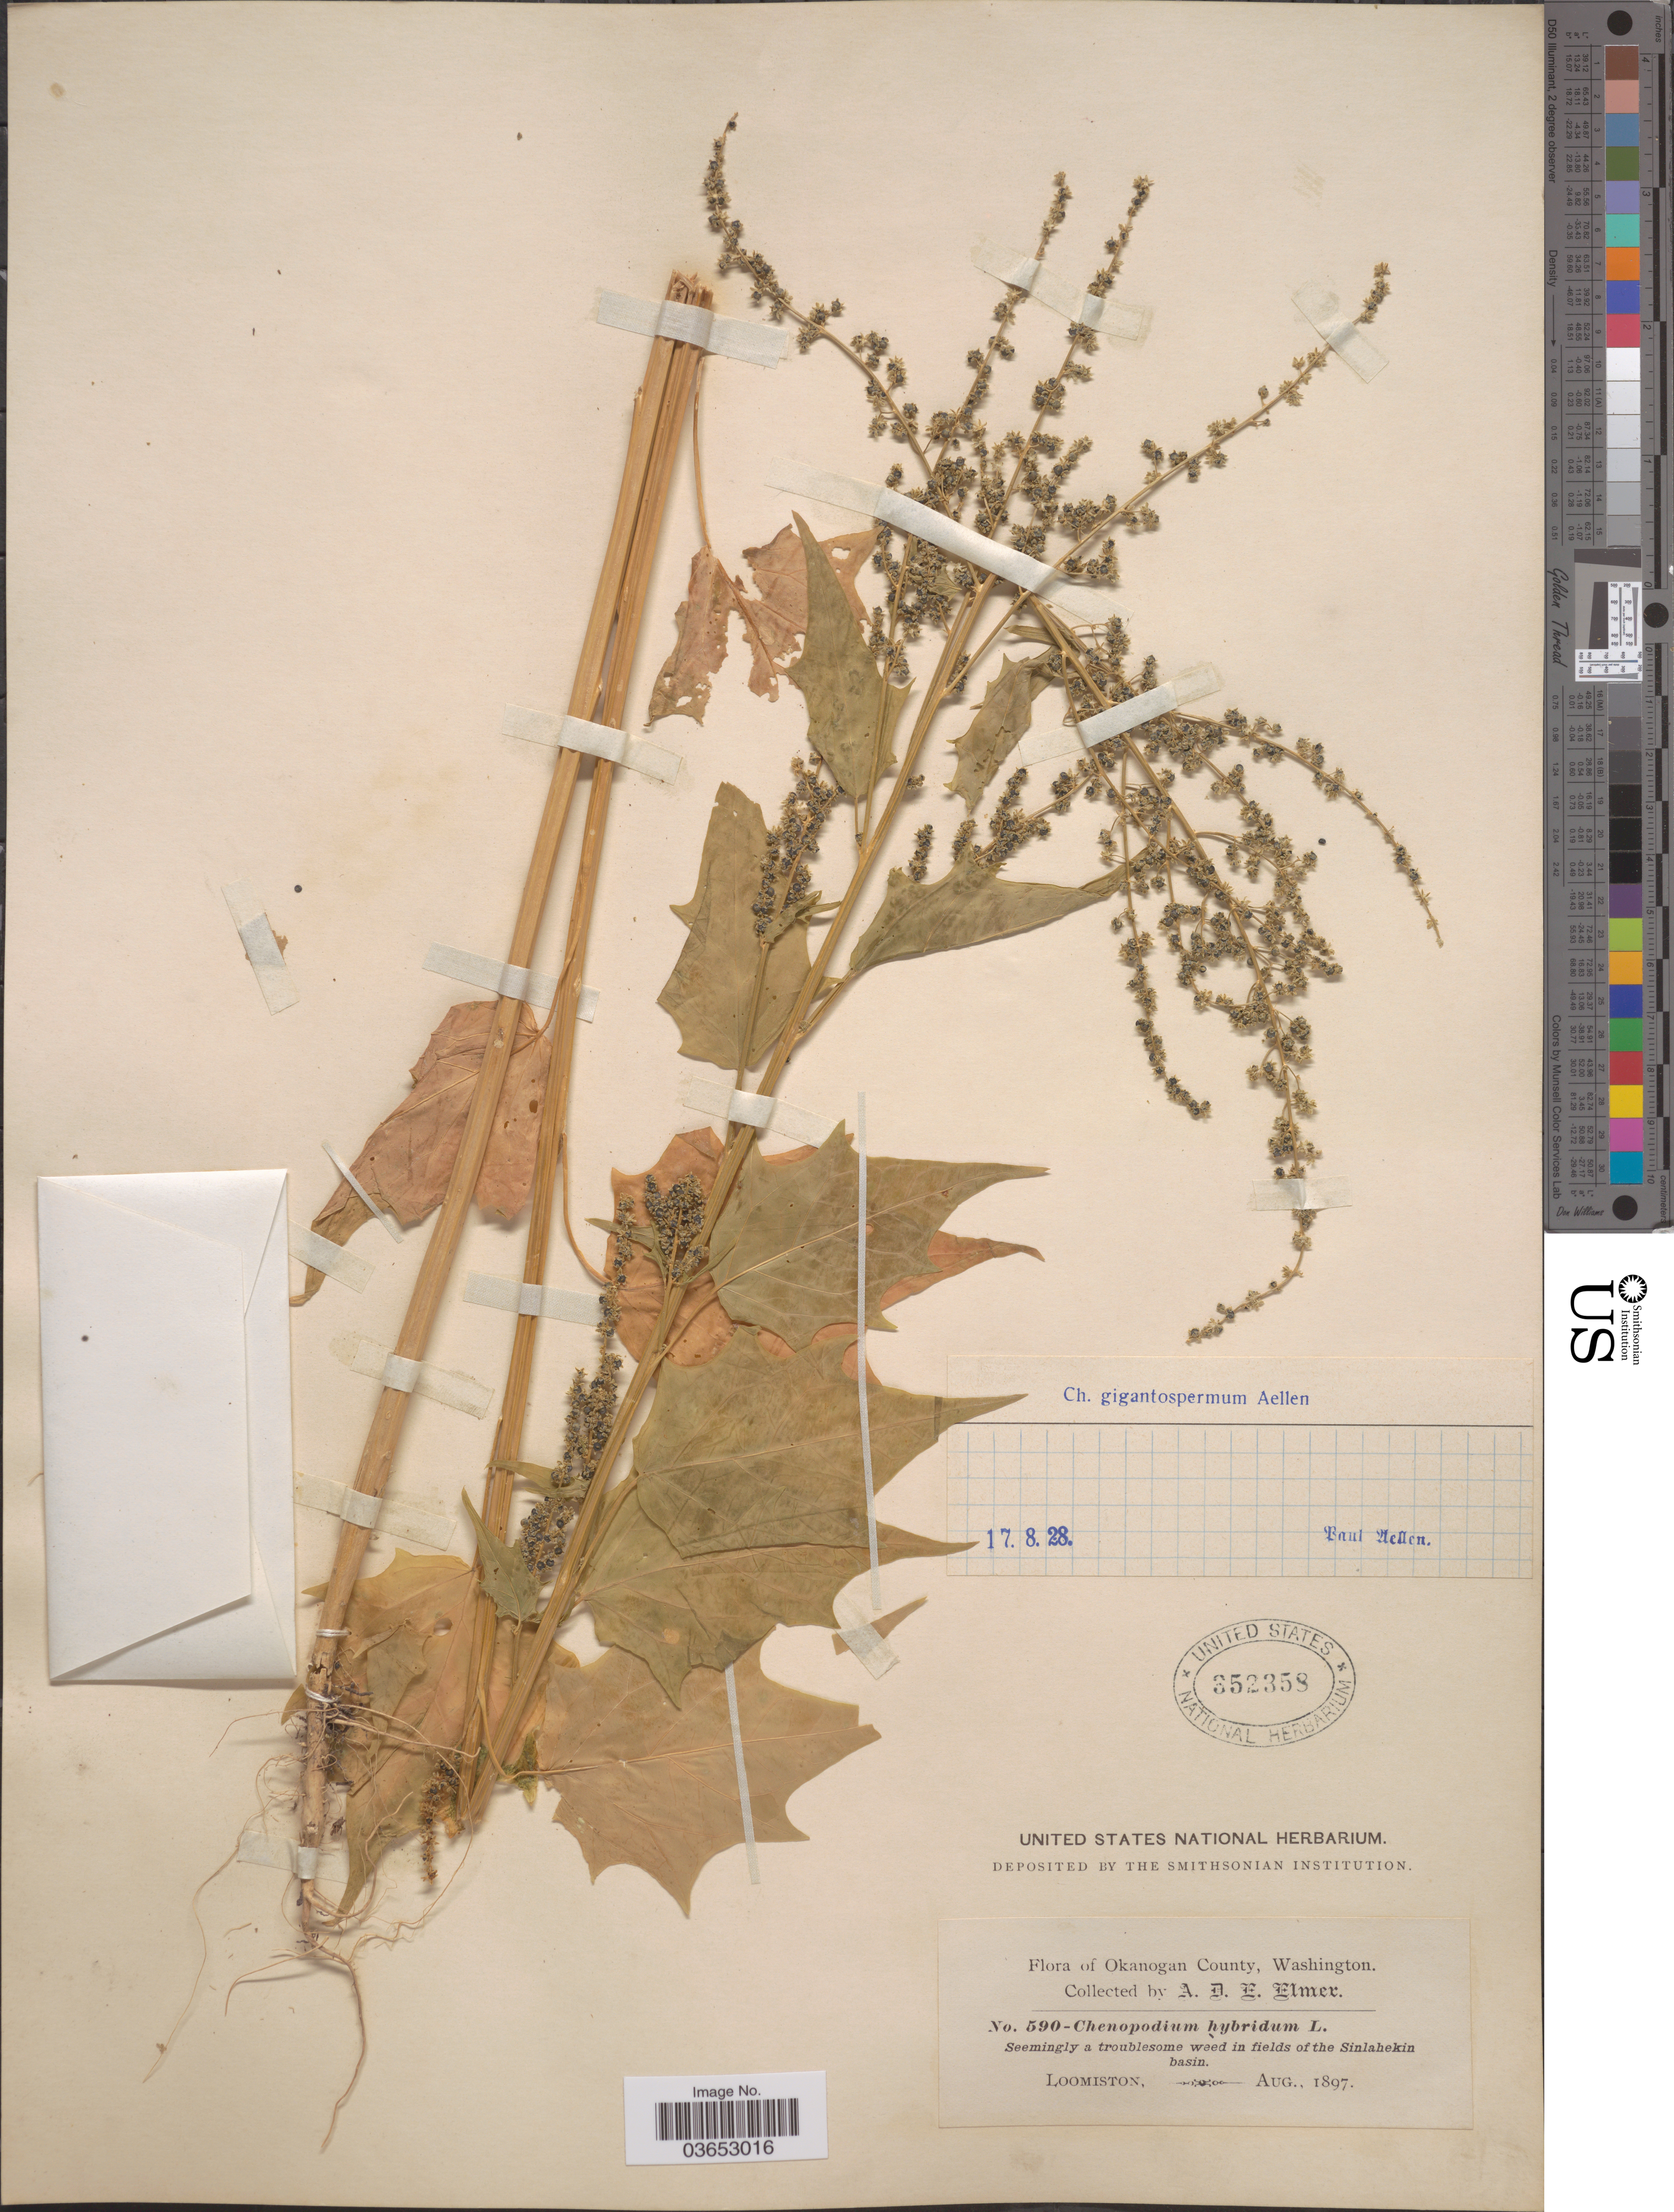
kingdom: Plantae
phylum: Tracheophyta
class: Magnoliopsida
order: Caryophyllales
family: Amaranthaceae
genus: Chenopodium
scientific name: Chenopodium gigantospermum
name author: Aellen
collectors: A. D. E. Elmer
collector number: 590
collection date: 1897-08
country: United States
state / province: Washington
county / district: Okanogan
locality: Okanogan County. Loomiston.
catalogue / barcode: US 352358